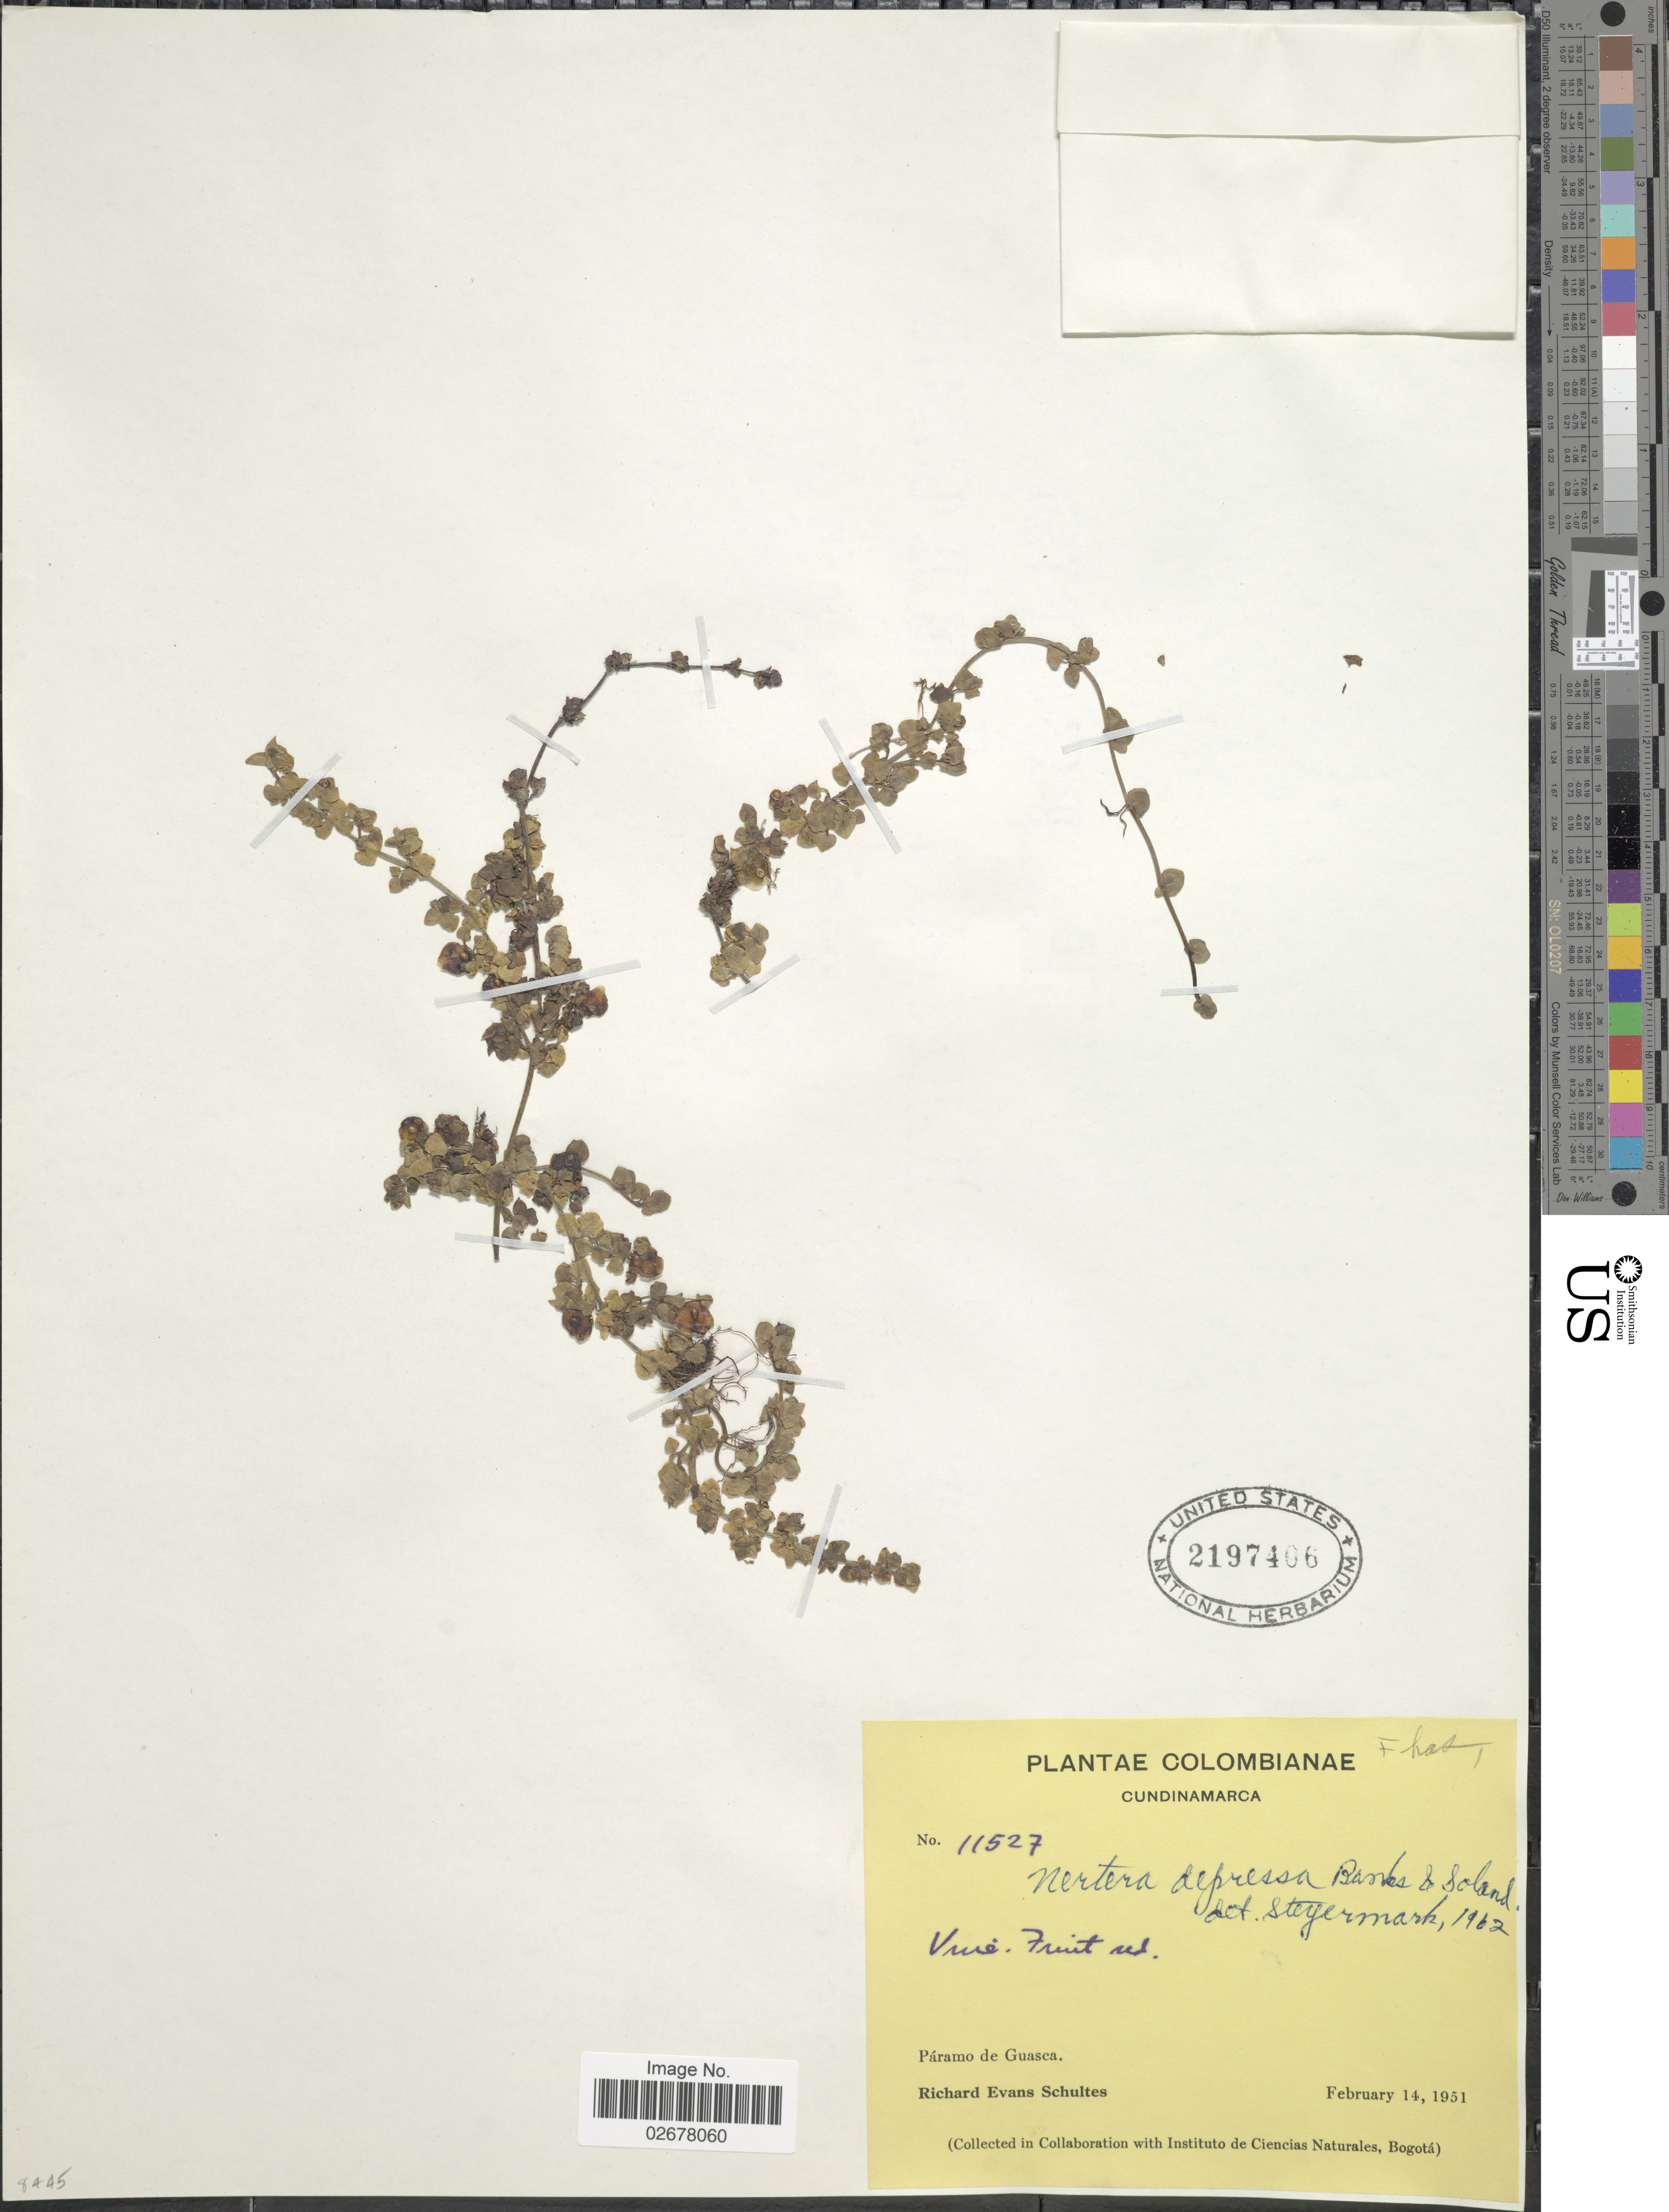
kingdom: Plantae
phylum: Tracheophyta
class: Magnoliopsida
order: Gentianales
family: Rubiaceae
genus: Nertera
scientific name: Nertera depressa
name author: Banks & Sol. ex Gaertn.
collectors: R. E. Schultes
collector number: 11527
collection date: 1951-02-14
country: Colombia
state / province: Cundinamarca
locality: Páramo de Guasca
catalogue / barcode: US 2197406